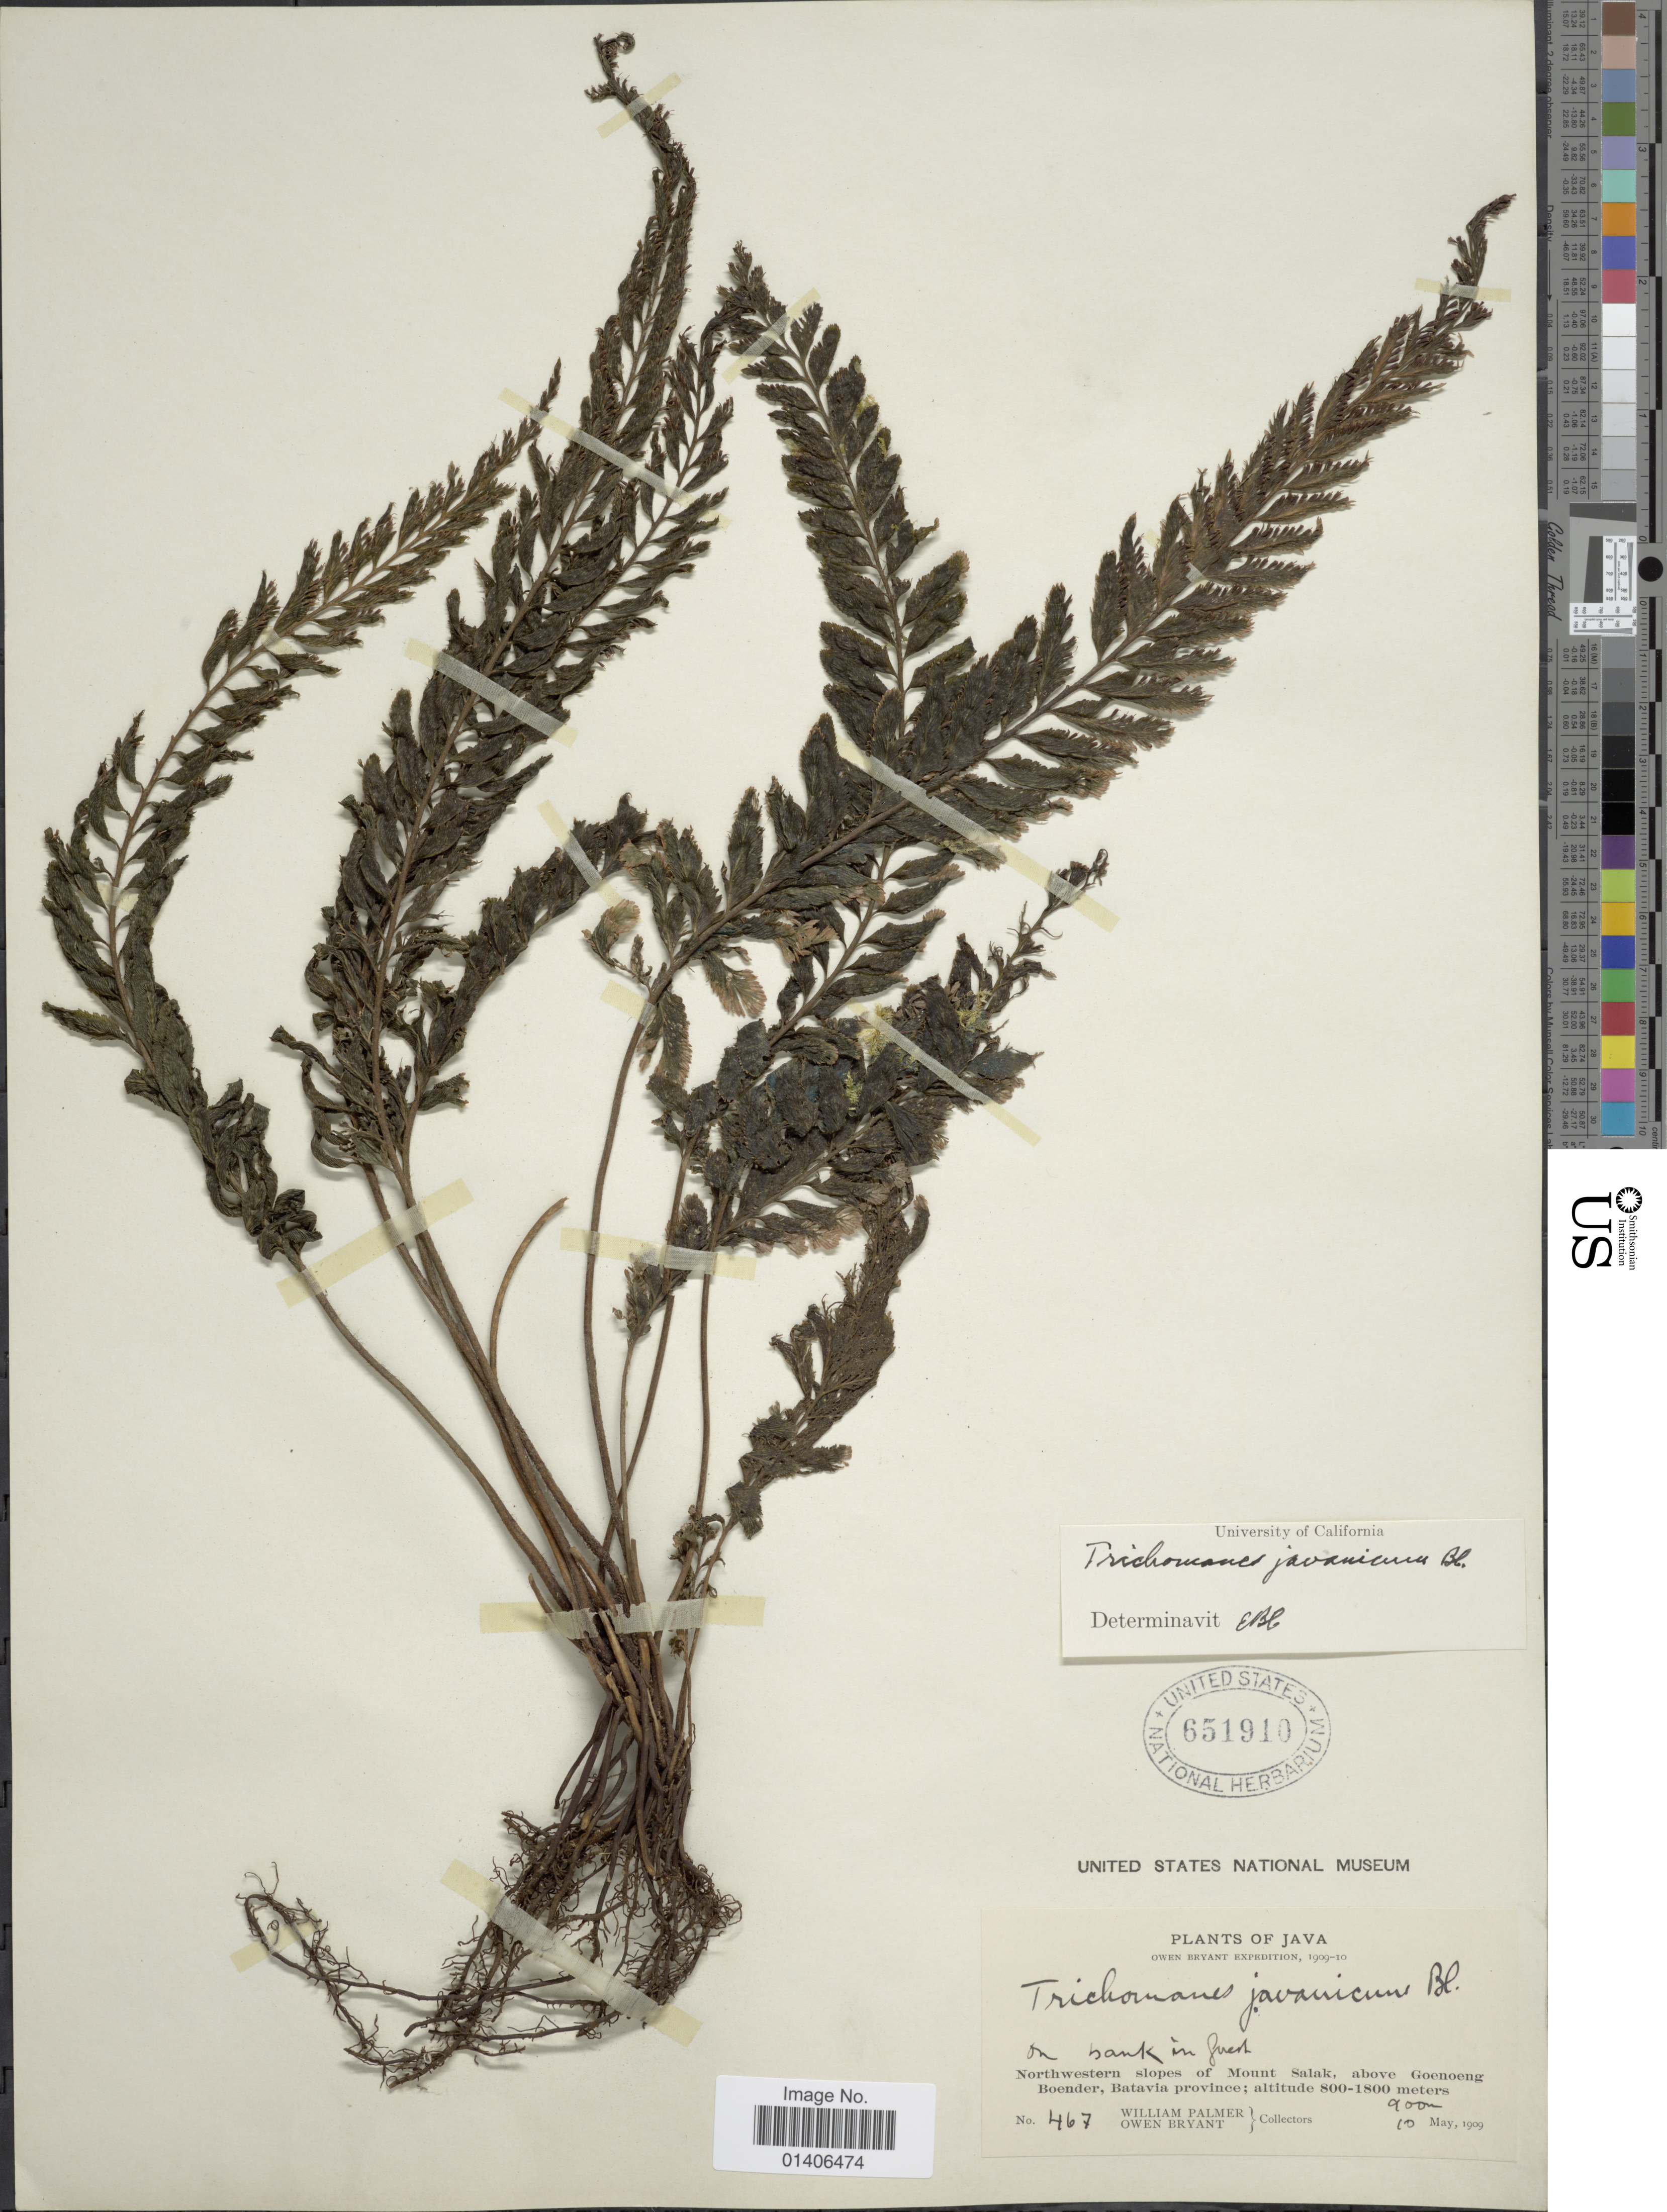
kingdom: Plantae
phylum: Tracheophyta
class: Polypodiopsida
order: Hymenophyllales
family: Hymenophyllaceae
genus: Cephalomanes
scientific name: Cephalomanes javanicum var. javanicum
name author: C. Presl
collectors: W. Palmer & O. Bryant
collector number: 467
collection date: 1909-05-10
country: Indonesia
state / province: Java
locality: Northwestern slopes of Mount Salak, above Goenoeng Boender, Batavia province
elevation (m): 800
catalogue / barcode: US 651910